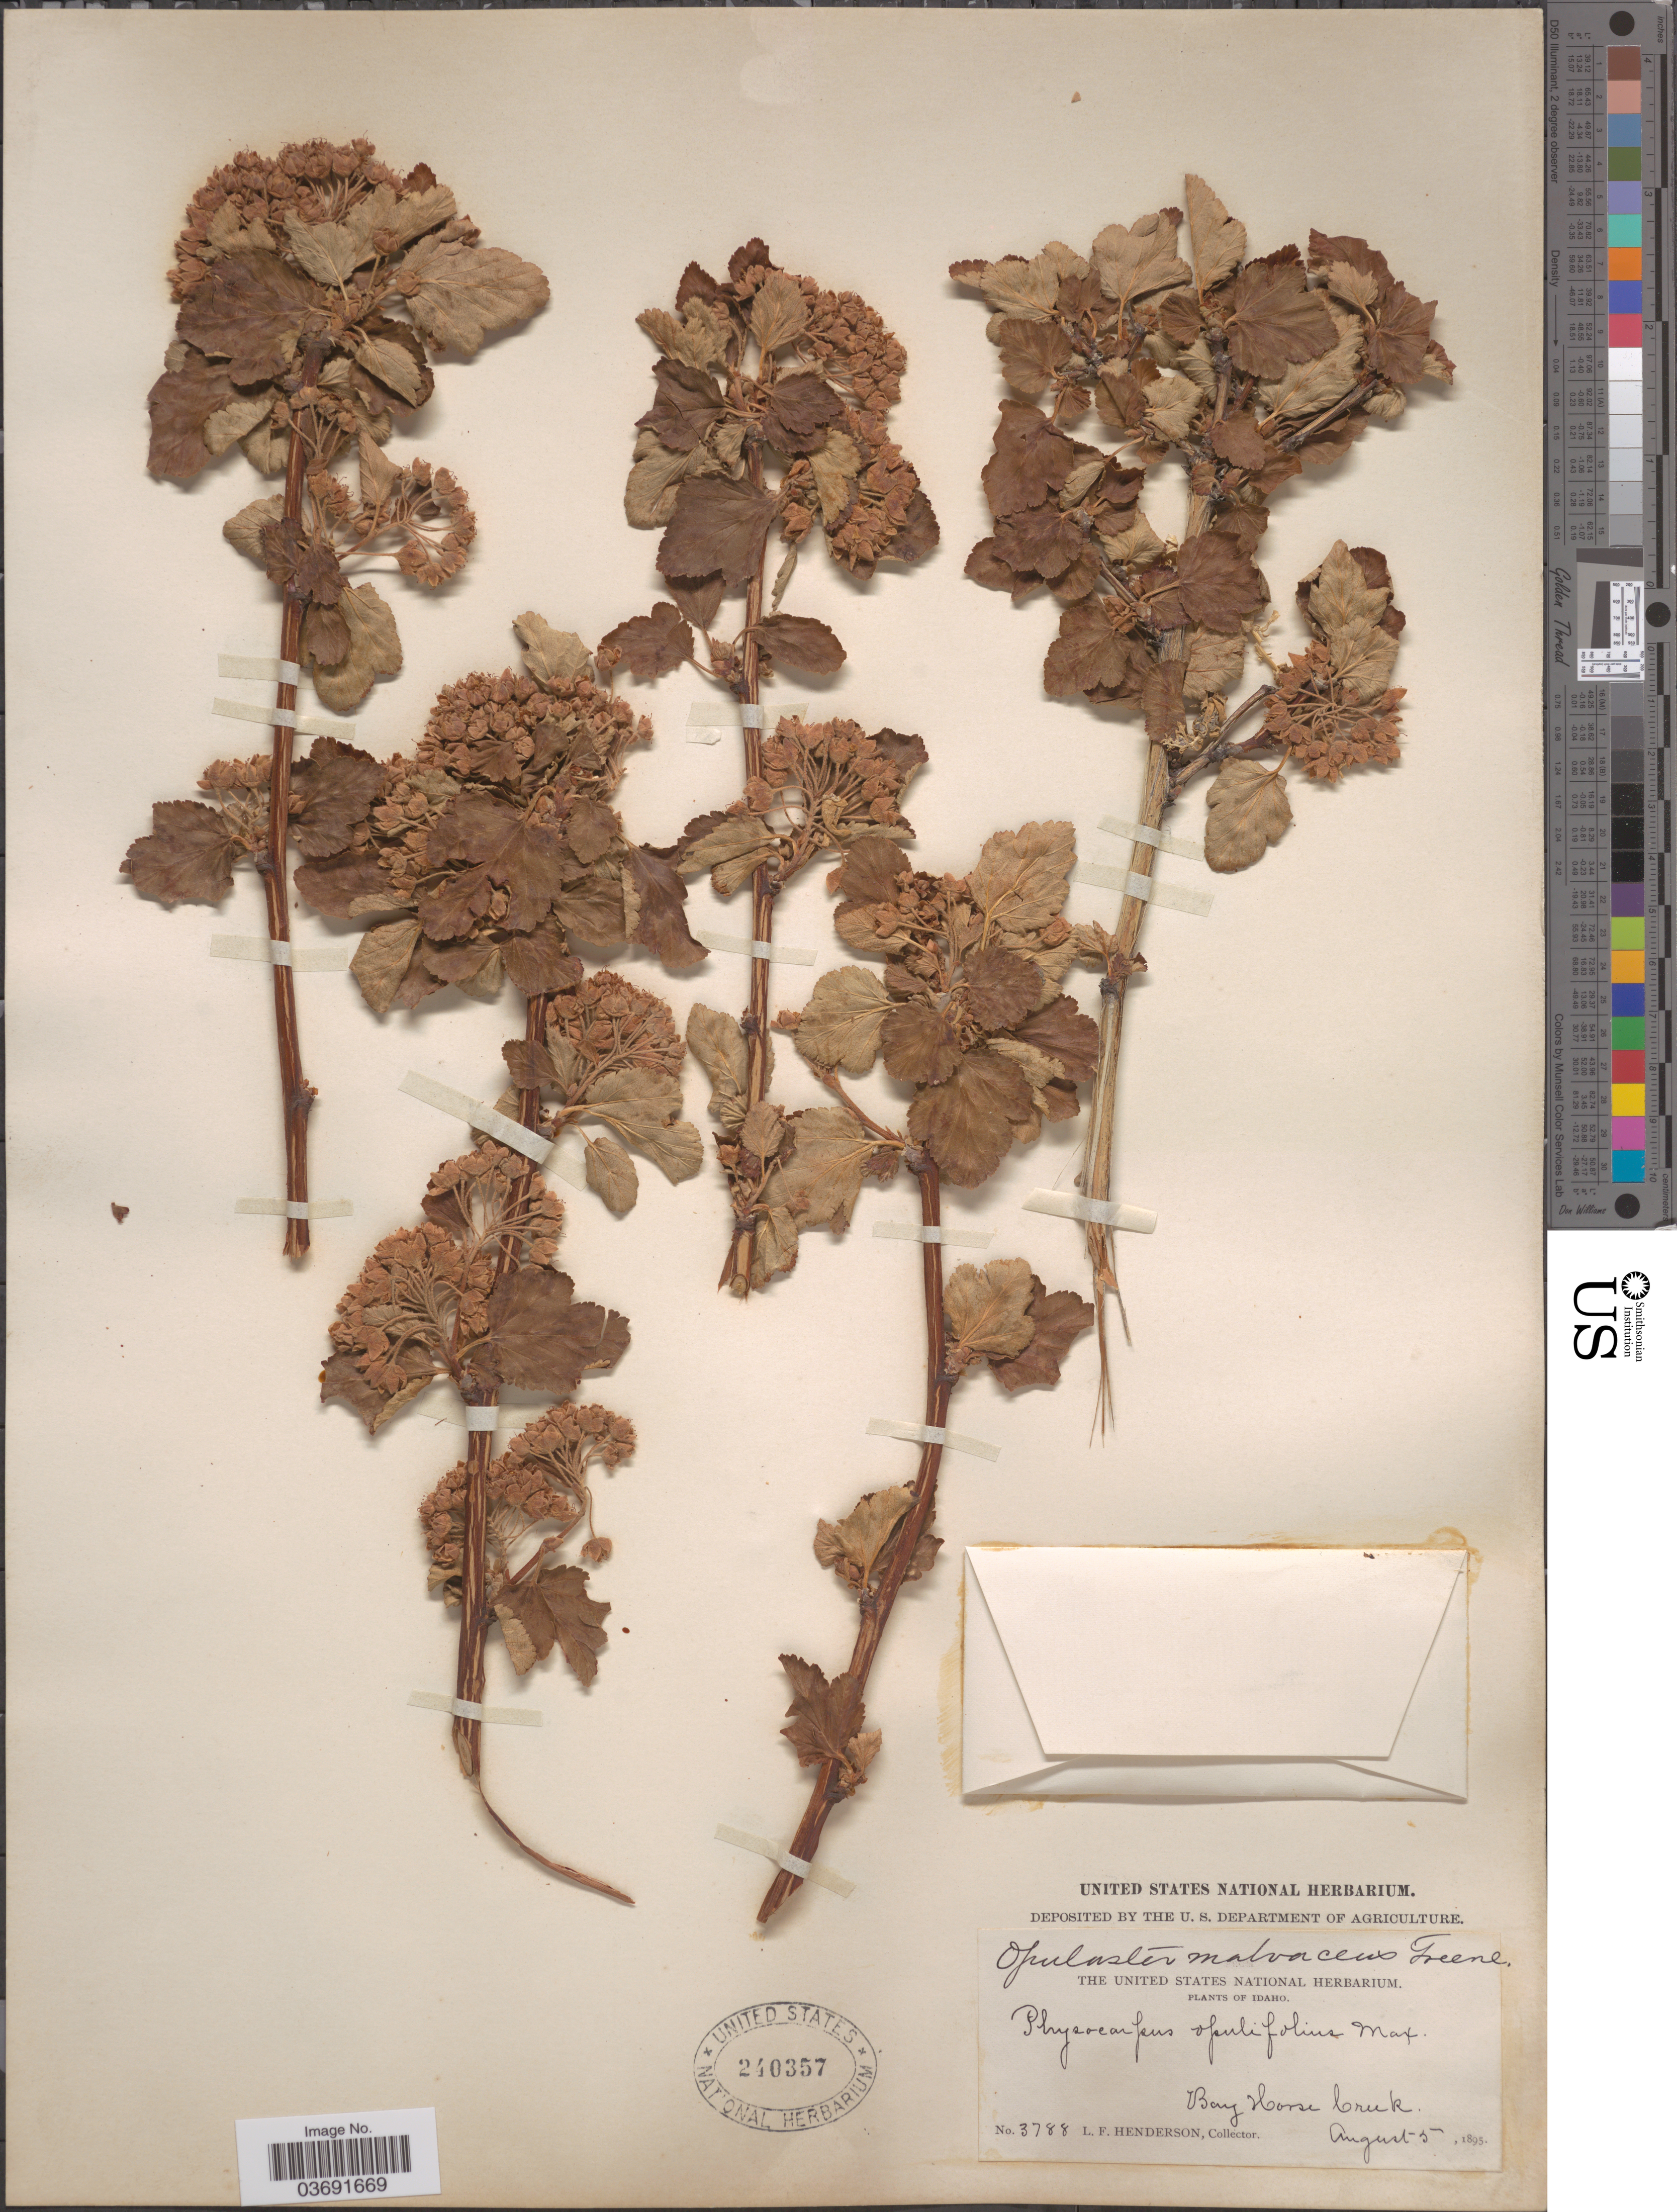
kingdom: Plantae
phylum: Tracheophyta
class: Magnoliopsida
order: Rosales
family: Rosaceae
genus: Physocarpus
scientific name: Physocarpus malvaceus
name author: (Greene) Kuntze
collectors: L. Henderson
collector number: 3788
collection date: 1895-08-05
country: United States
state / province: Idaho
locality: Bay Horse Creek.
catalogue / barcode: US 240357